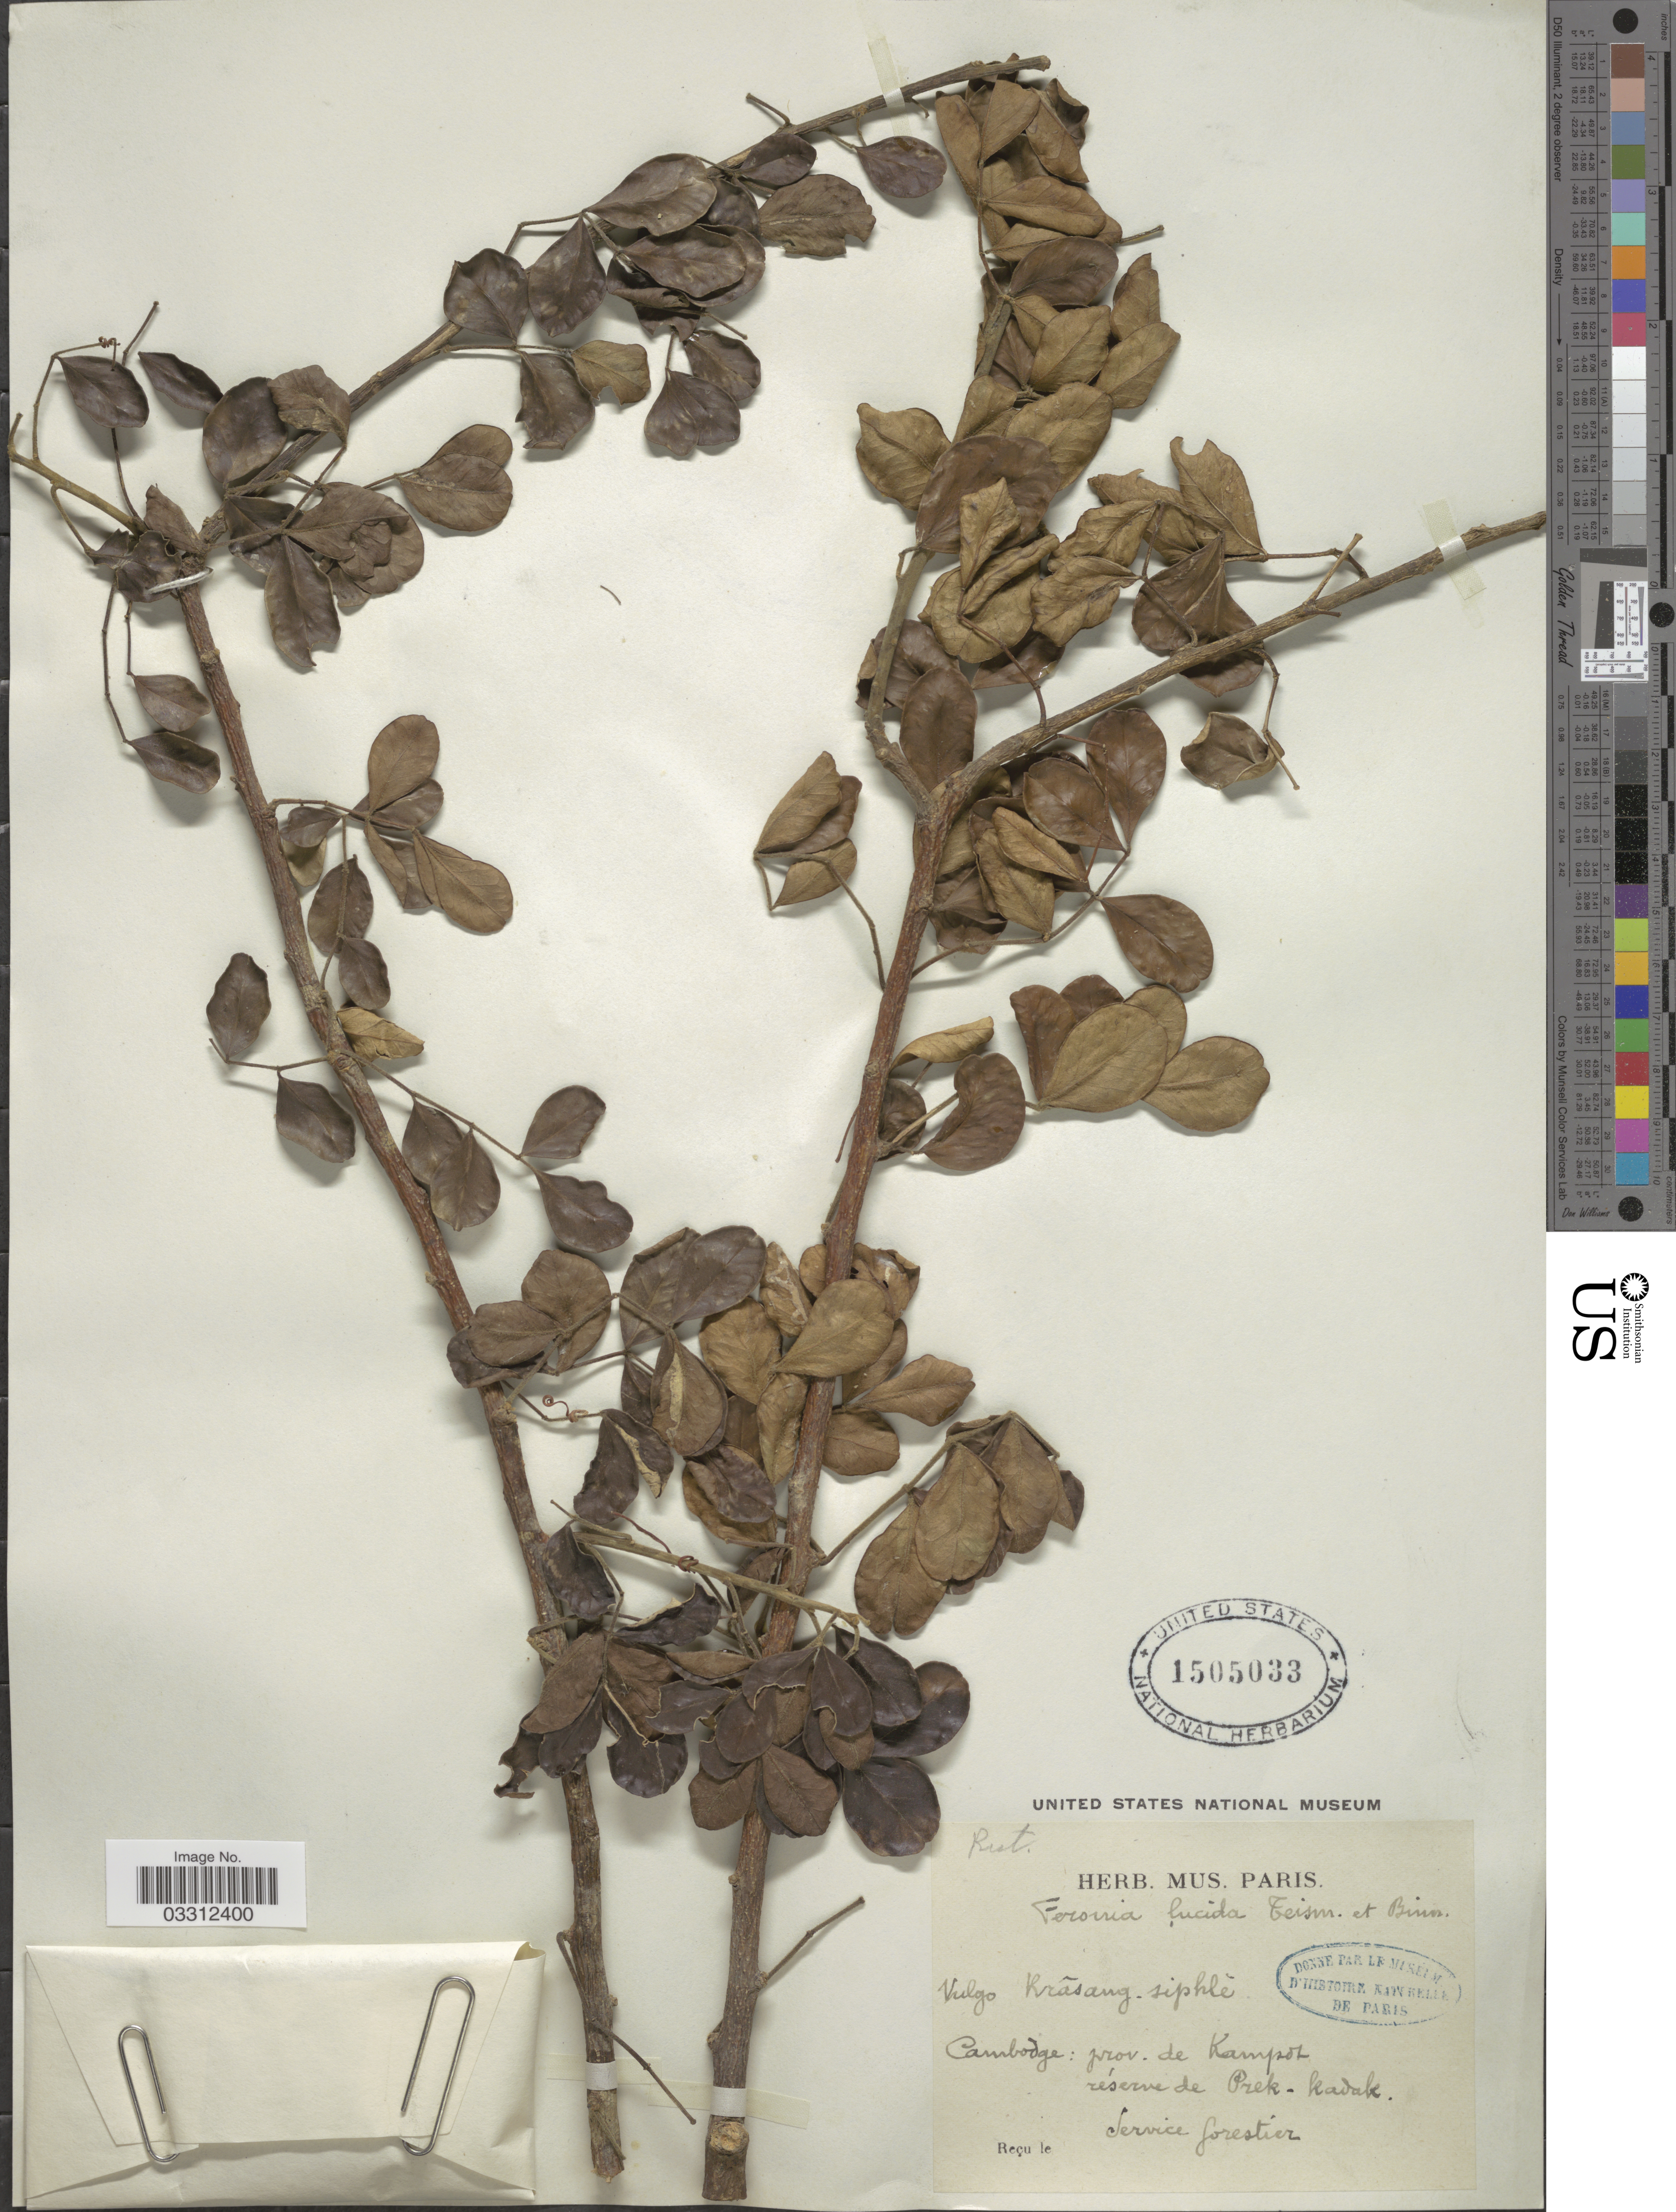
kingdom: Plantae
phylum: Tracheophyta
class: Magnoliopsida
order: Sapindales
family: Rutaceae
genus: Feroniella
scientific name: Feroniella lucida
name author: Swingle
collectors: Service Forestier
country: Cambodia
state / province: Kâmpât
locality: Cambodge: Prov. de Kampot réserve de Prek-kadak.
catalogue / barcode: US 1505033